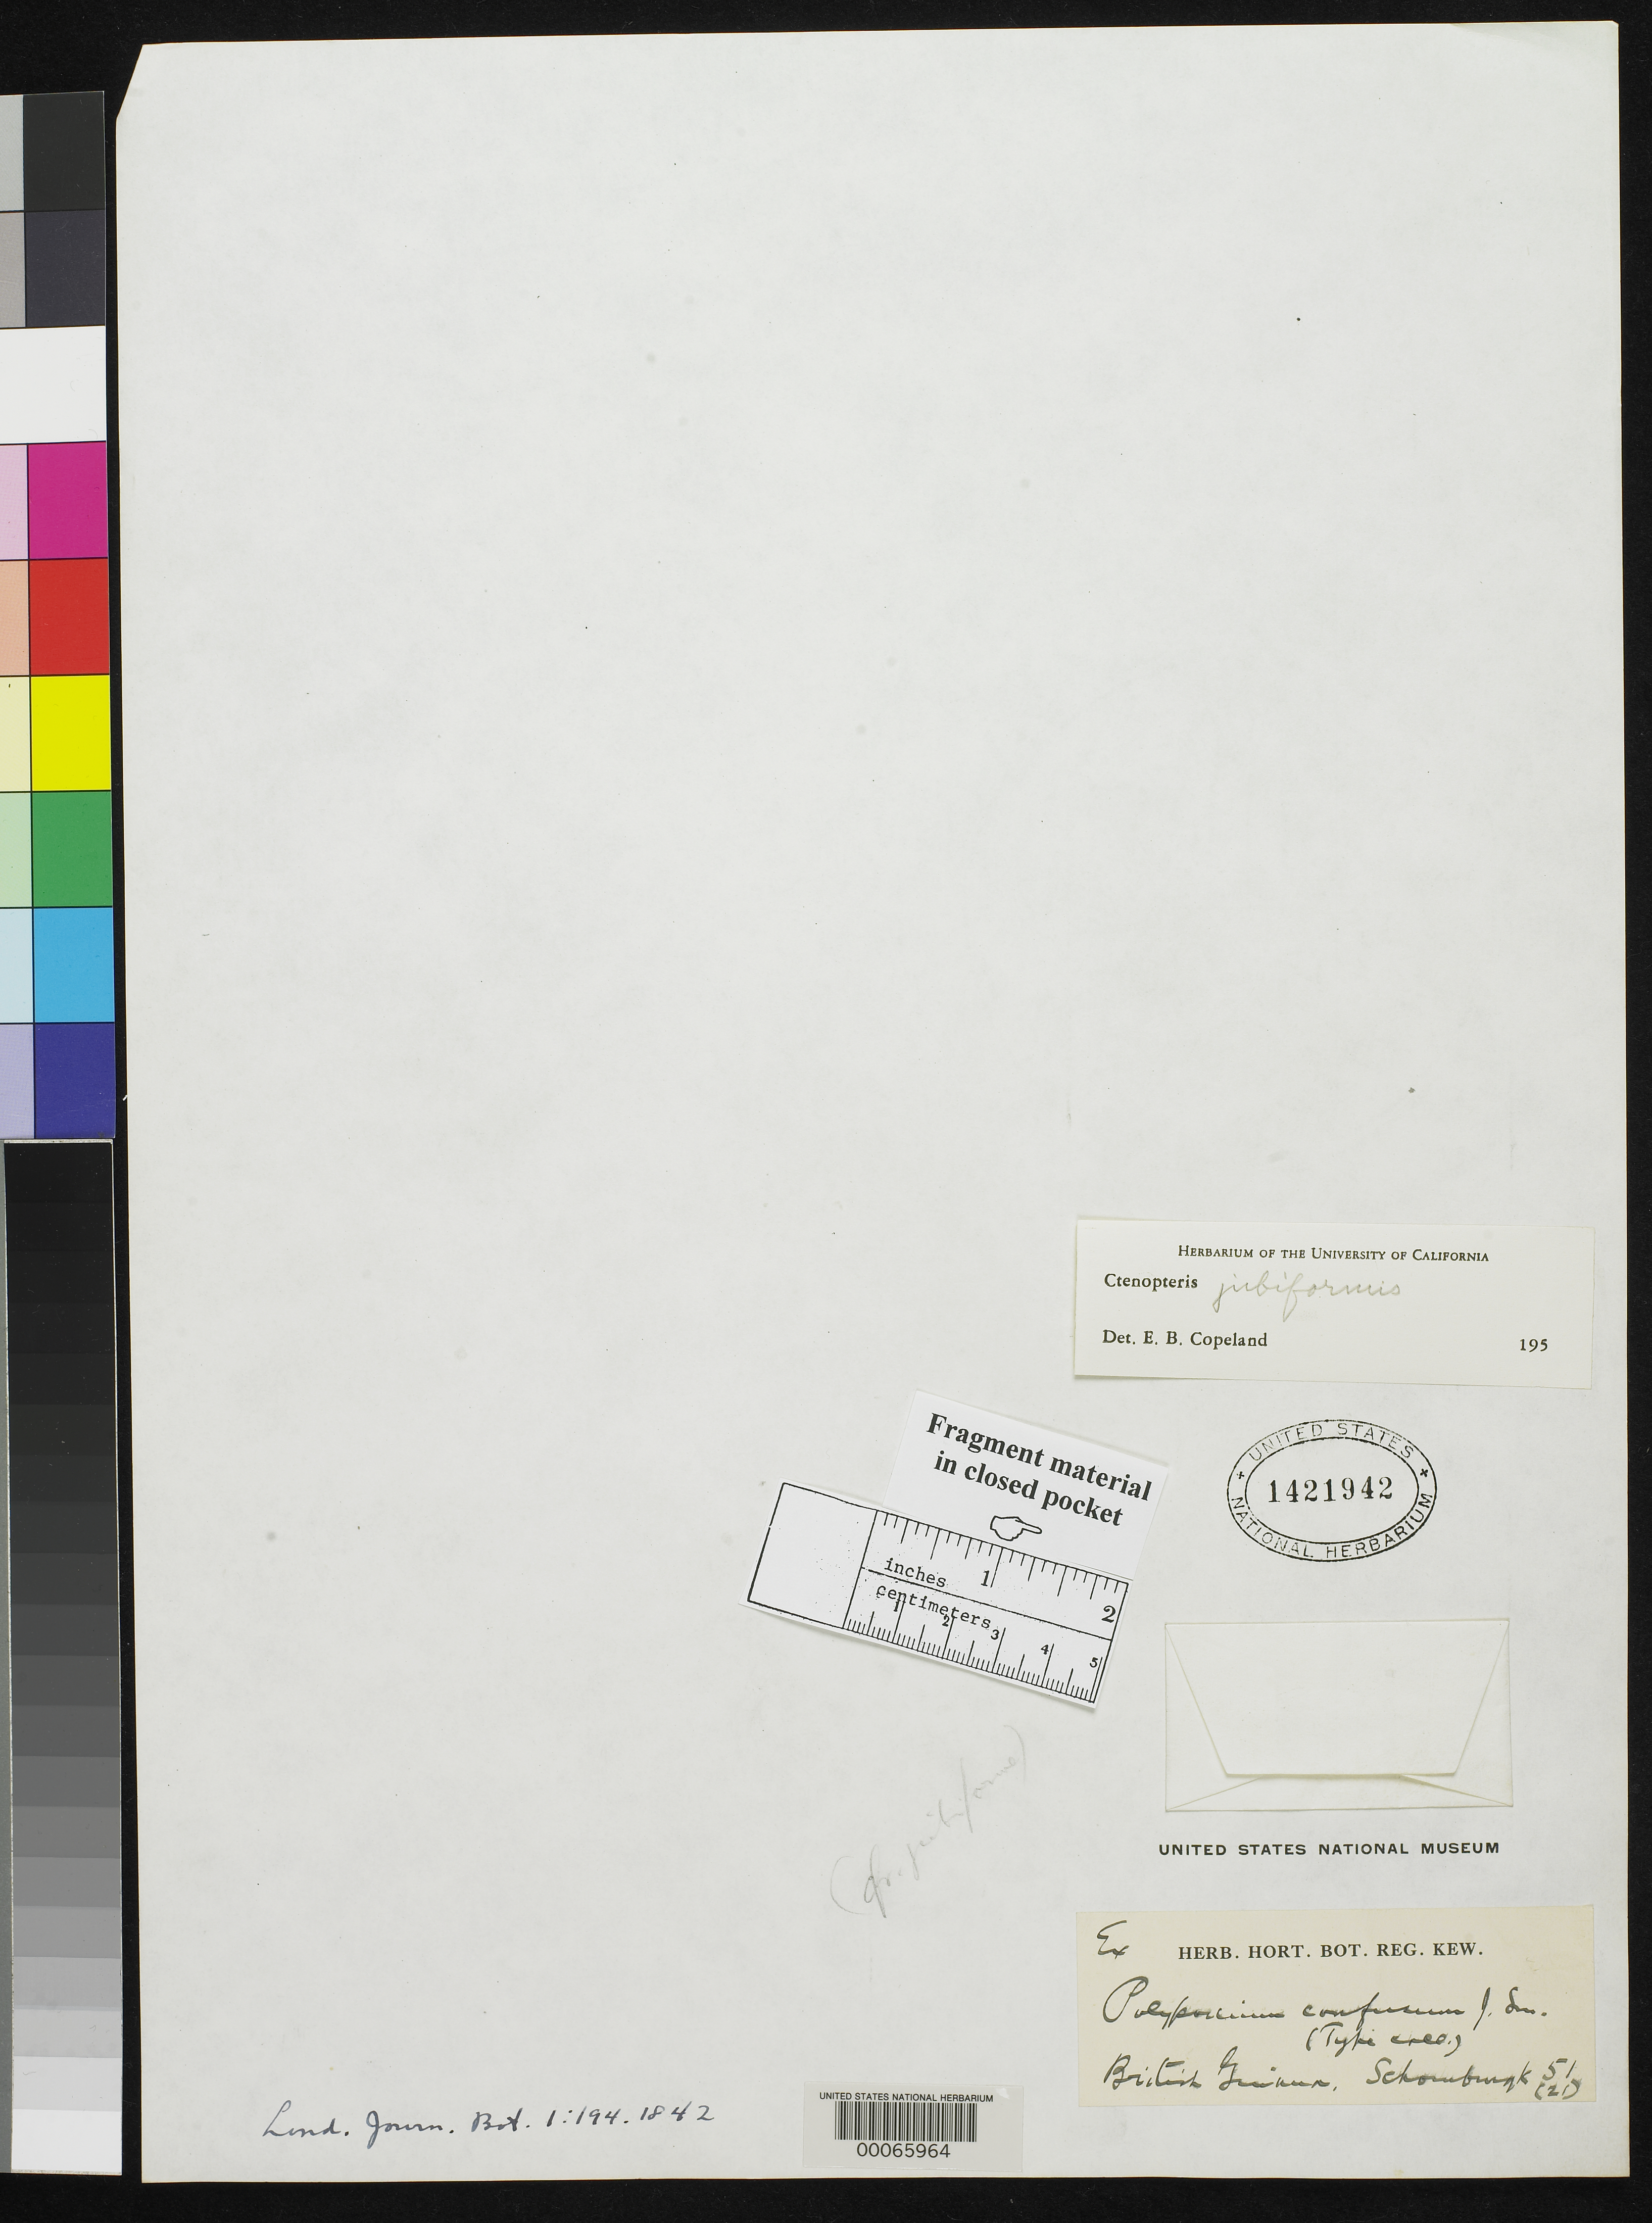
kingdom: Plantae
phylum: Tracheophyta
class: Polypodiopsida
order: Polypodiales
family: Polypodiaceae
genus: Polypodium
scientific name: Polypodium confusum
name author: J. Sm.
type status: Type Collection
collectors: R. H. Schomburgk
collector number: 51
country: Guyana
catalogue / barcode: US 1421942